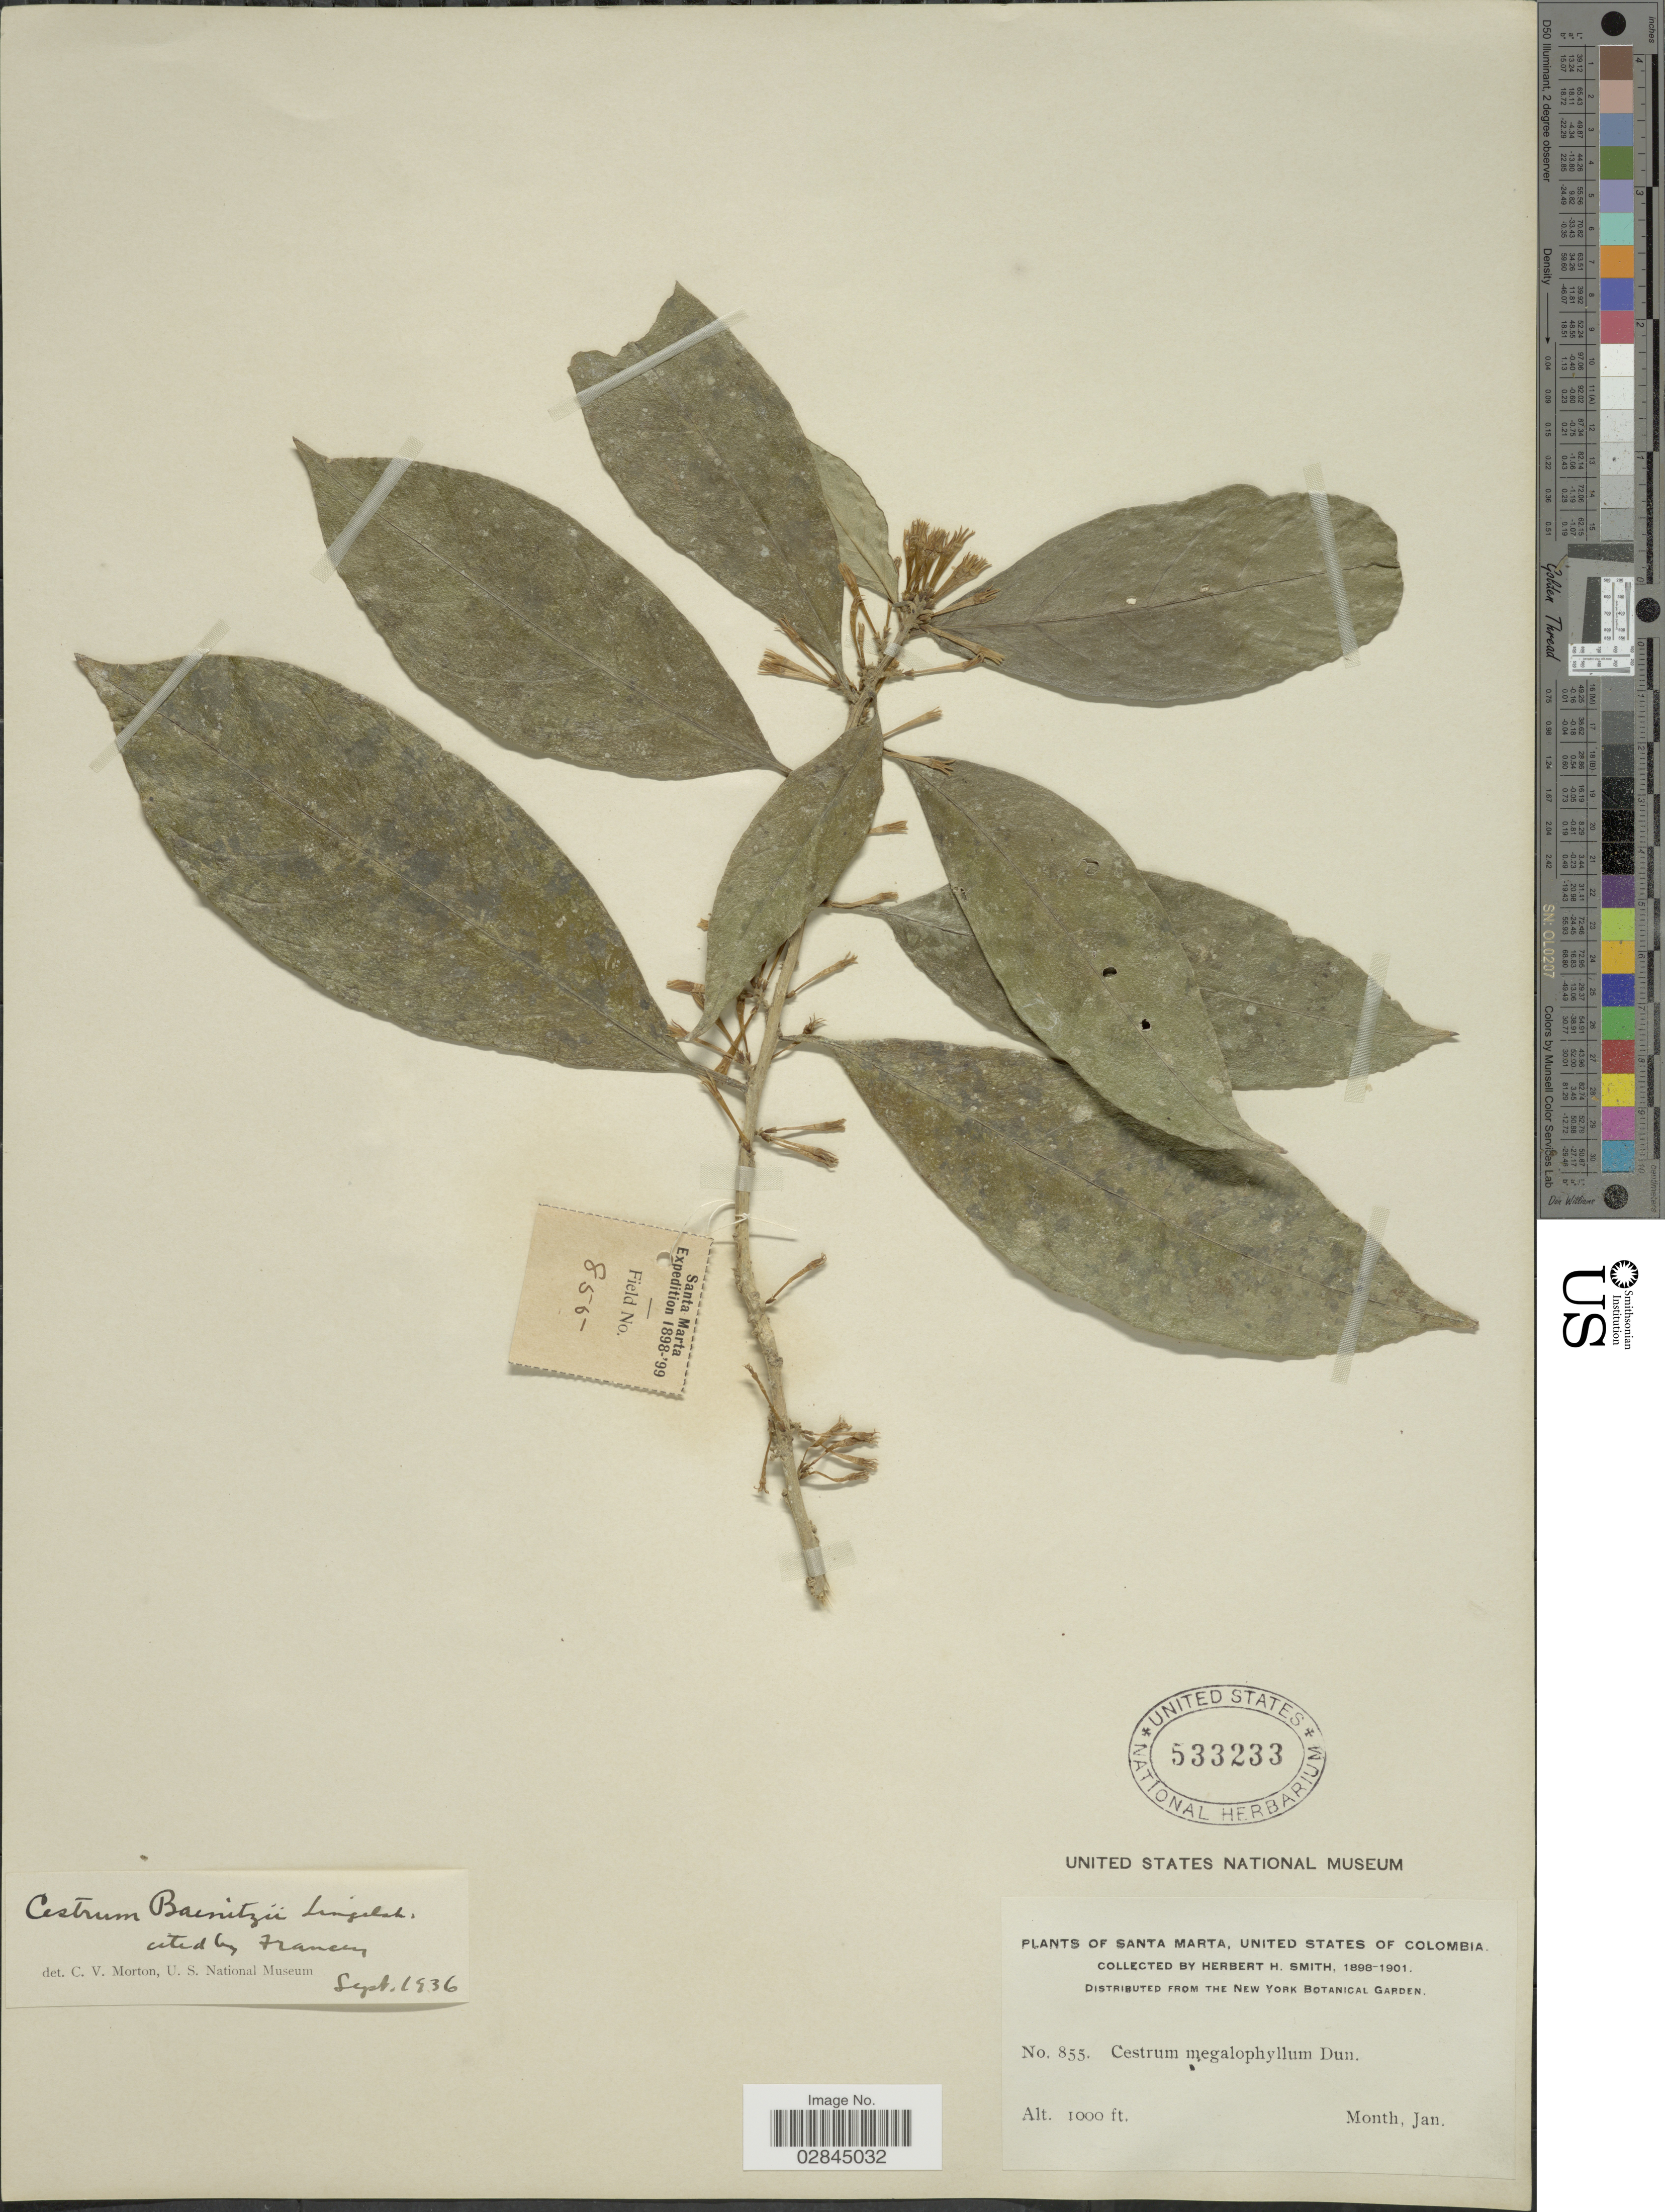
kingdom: Plantae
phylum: Tracheophyta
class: Magnoliopsida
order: Solanales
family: Solanaceae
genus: Cestrum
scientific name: Cestrum schlechtendahlii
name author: G. Don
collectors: Herbert H. Smith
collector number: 855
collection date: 1898-01/1901-01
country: Colombia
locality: Santa Marta.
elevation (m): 305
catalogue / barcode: US 533233